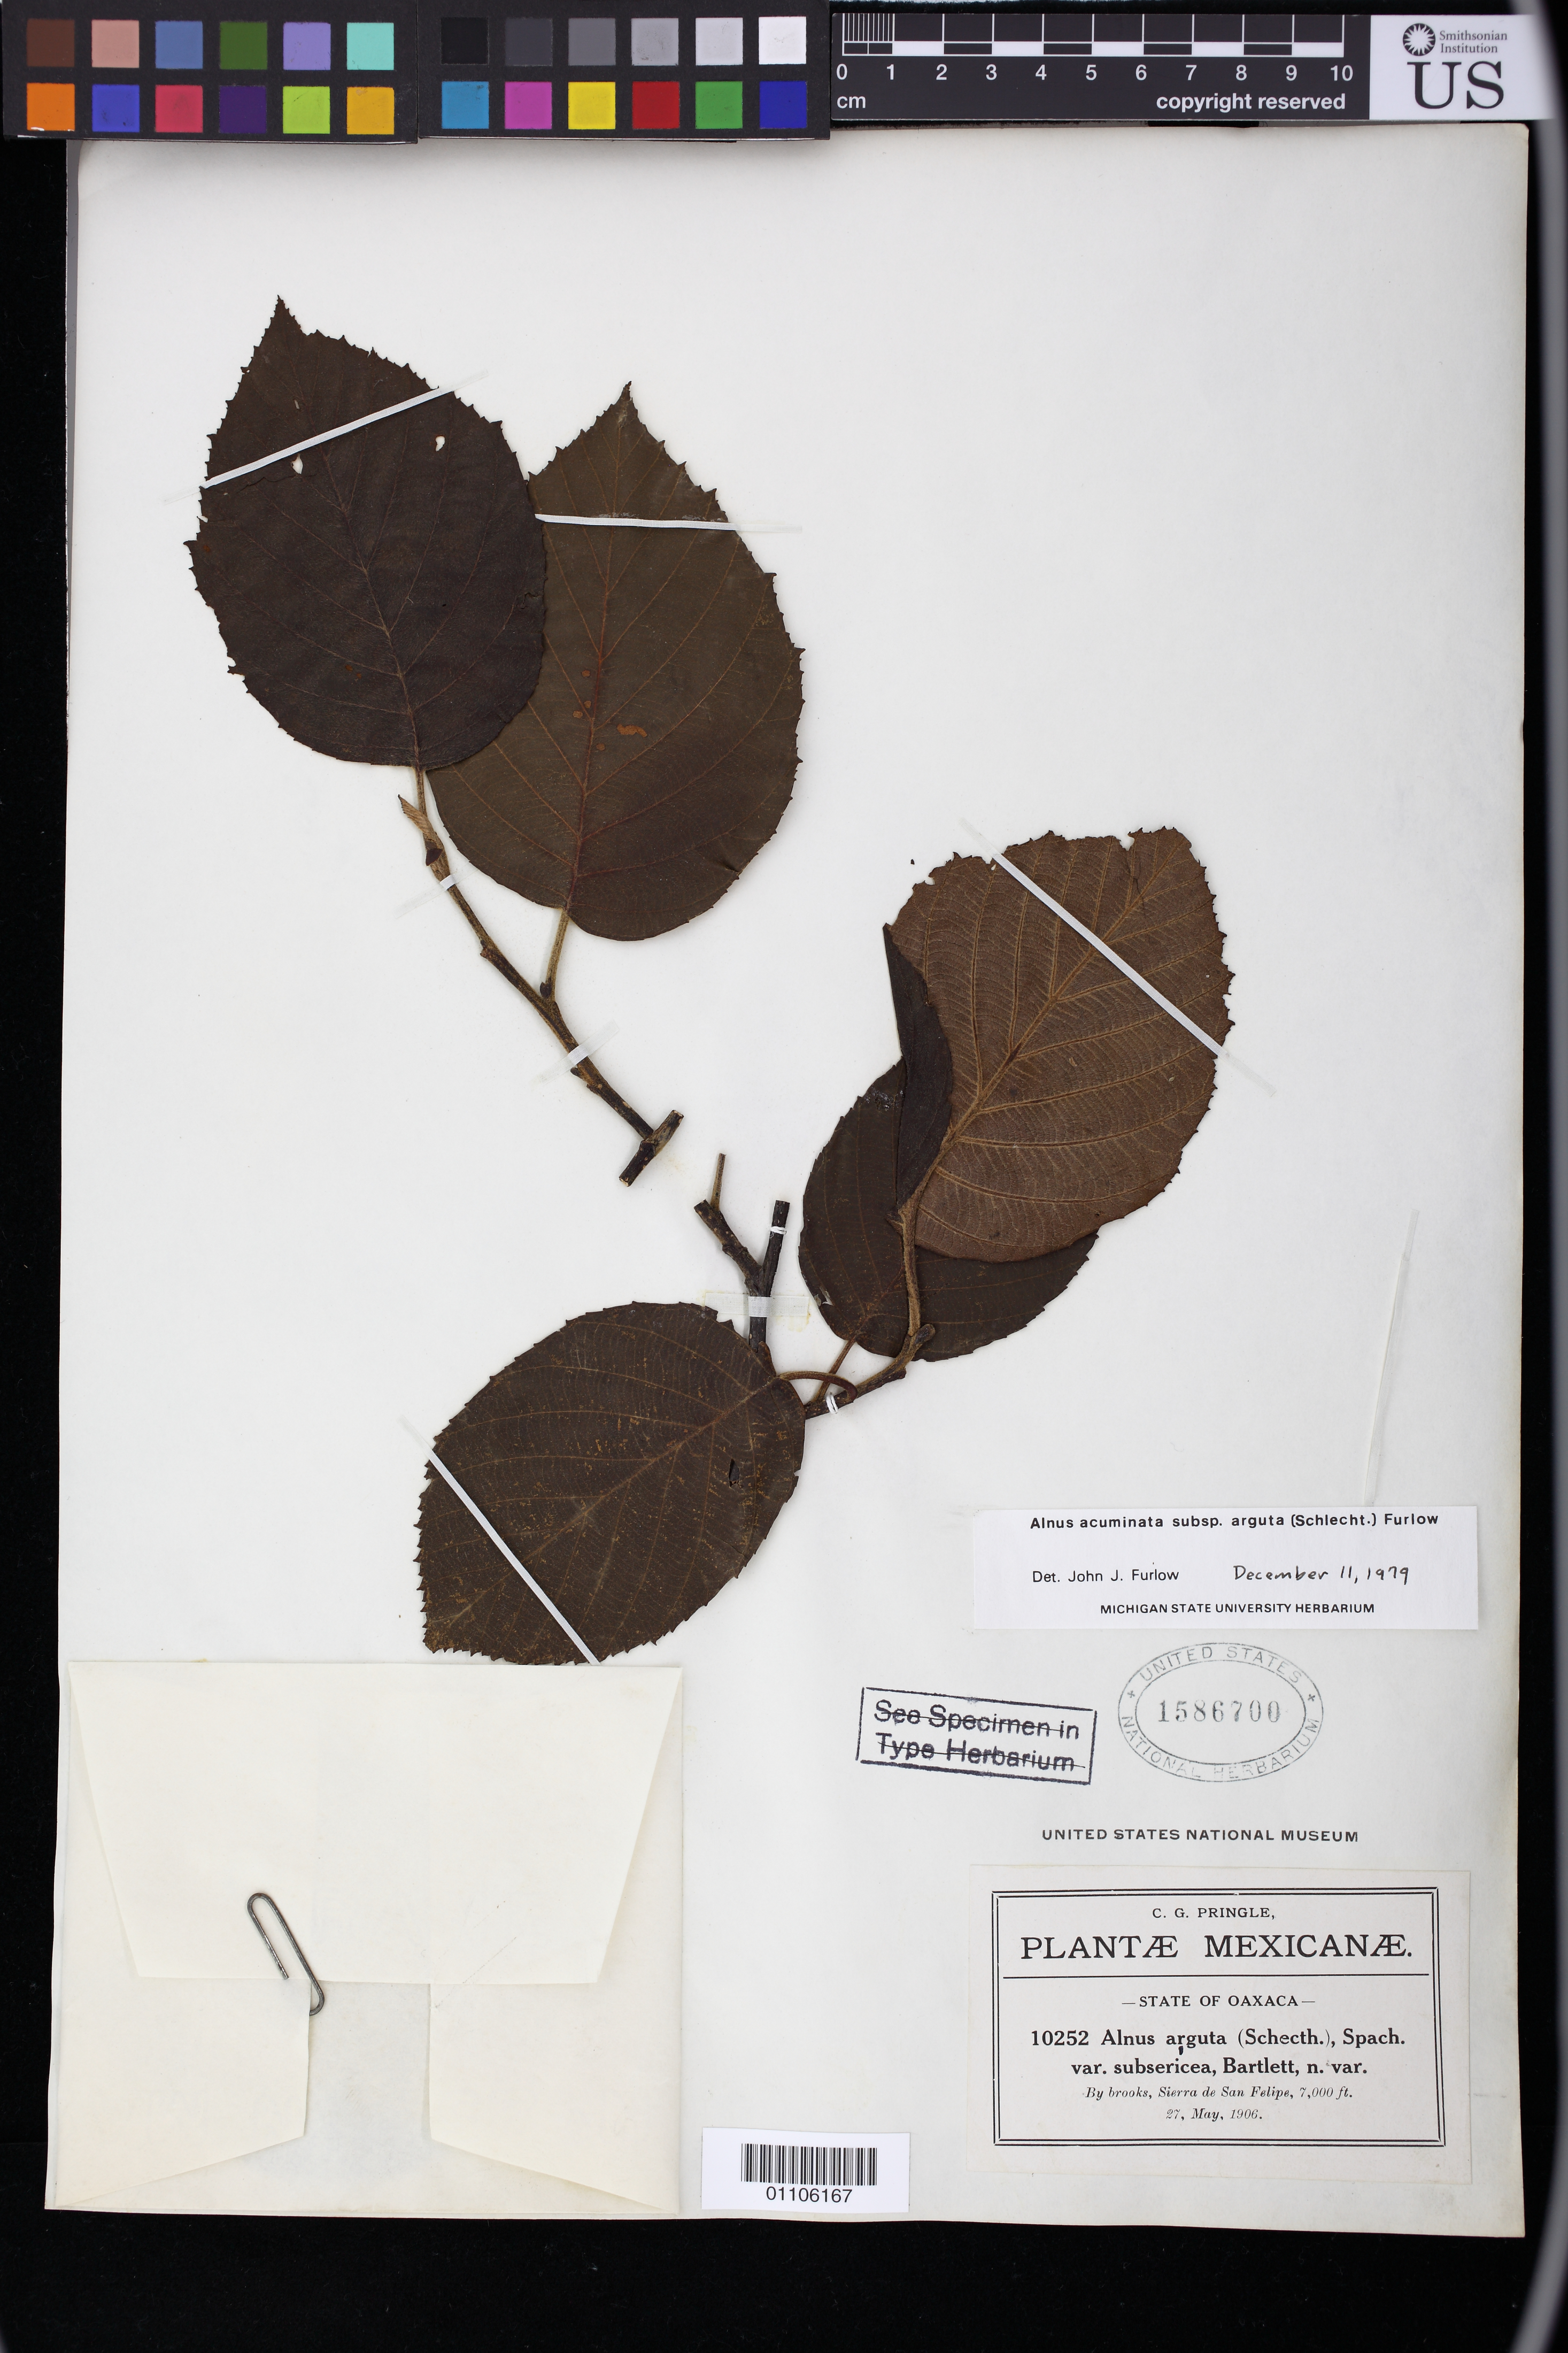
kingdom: Plantae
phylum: Tracheophyta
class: Magnoliopsida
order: Fagales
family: Betulaceae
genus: Alnus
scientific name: Alnus arguta var. subsericea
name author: Bartlett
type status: Isotype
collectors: C. G. Pringle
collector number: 10252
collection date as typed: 27 May 1906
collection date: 1906-05-27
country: Mexico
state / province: Oaxaca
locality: Sierra de San Felipe.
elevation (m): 2134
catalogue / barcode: US 1586700